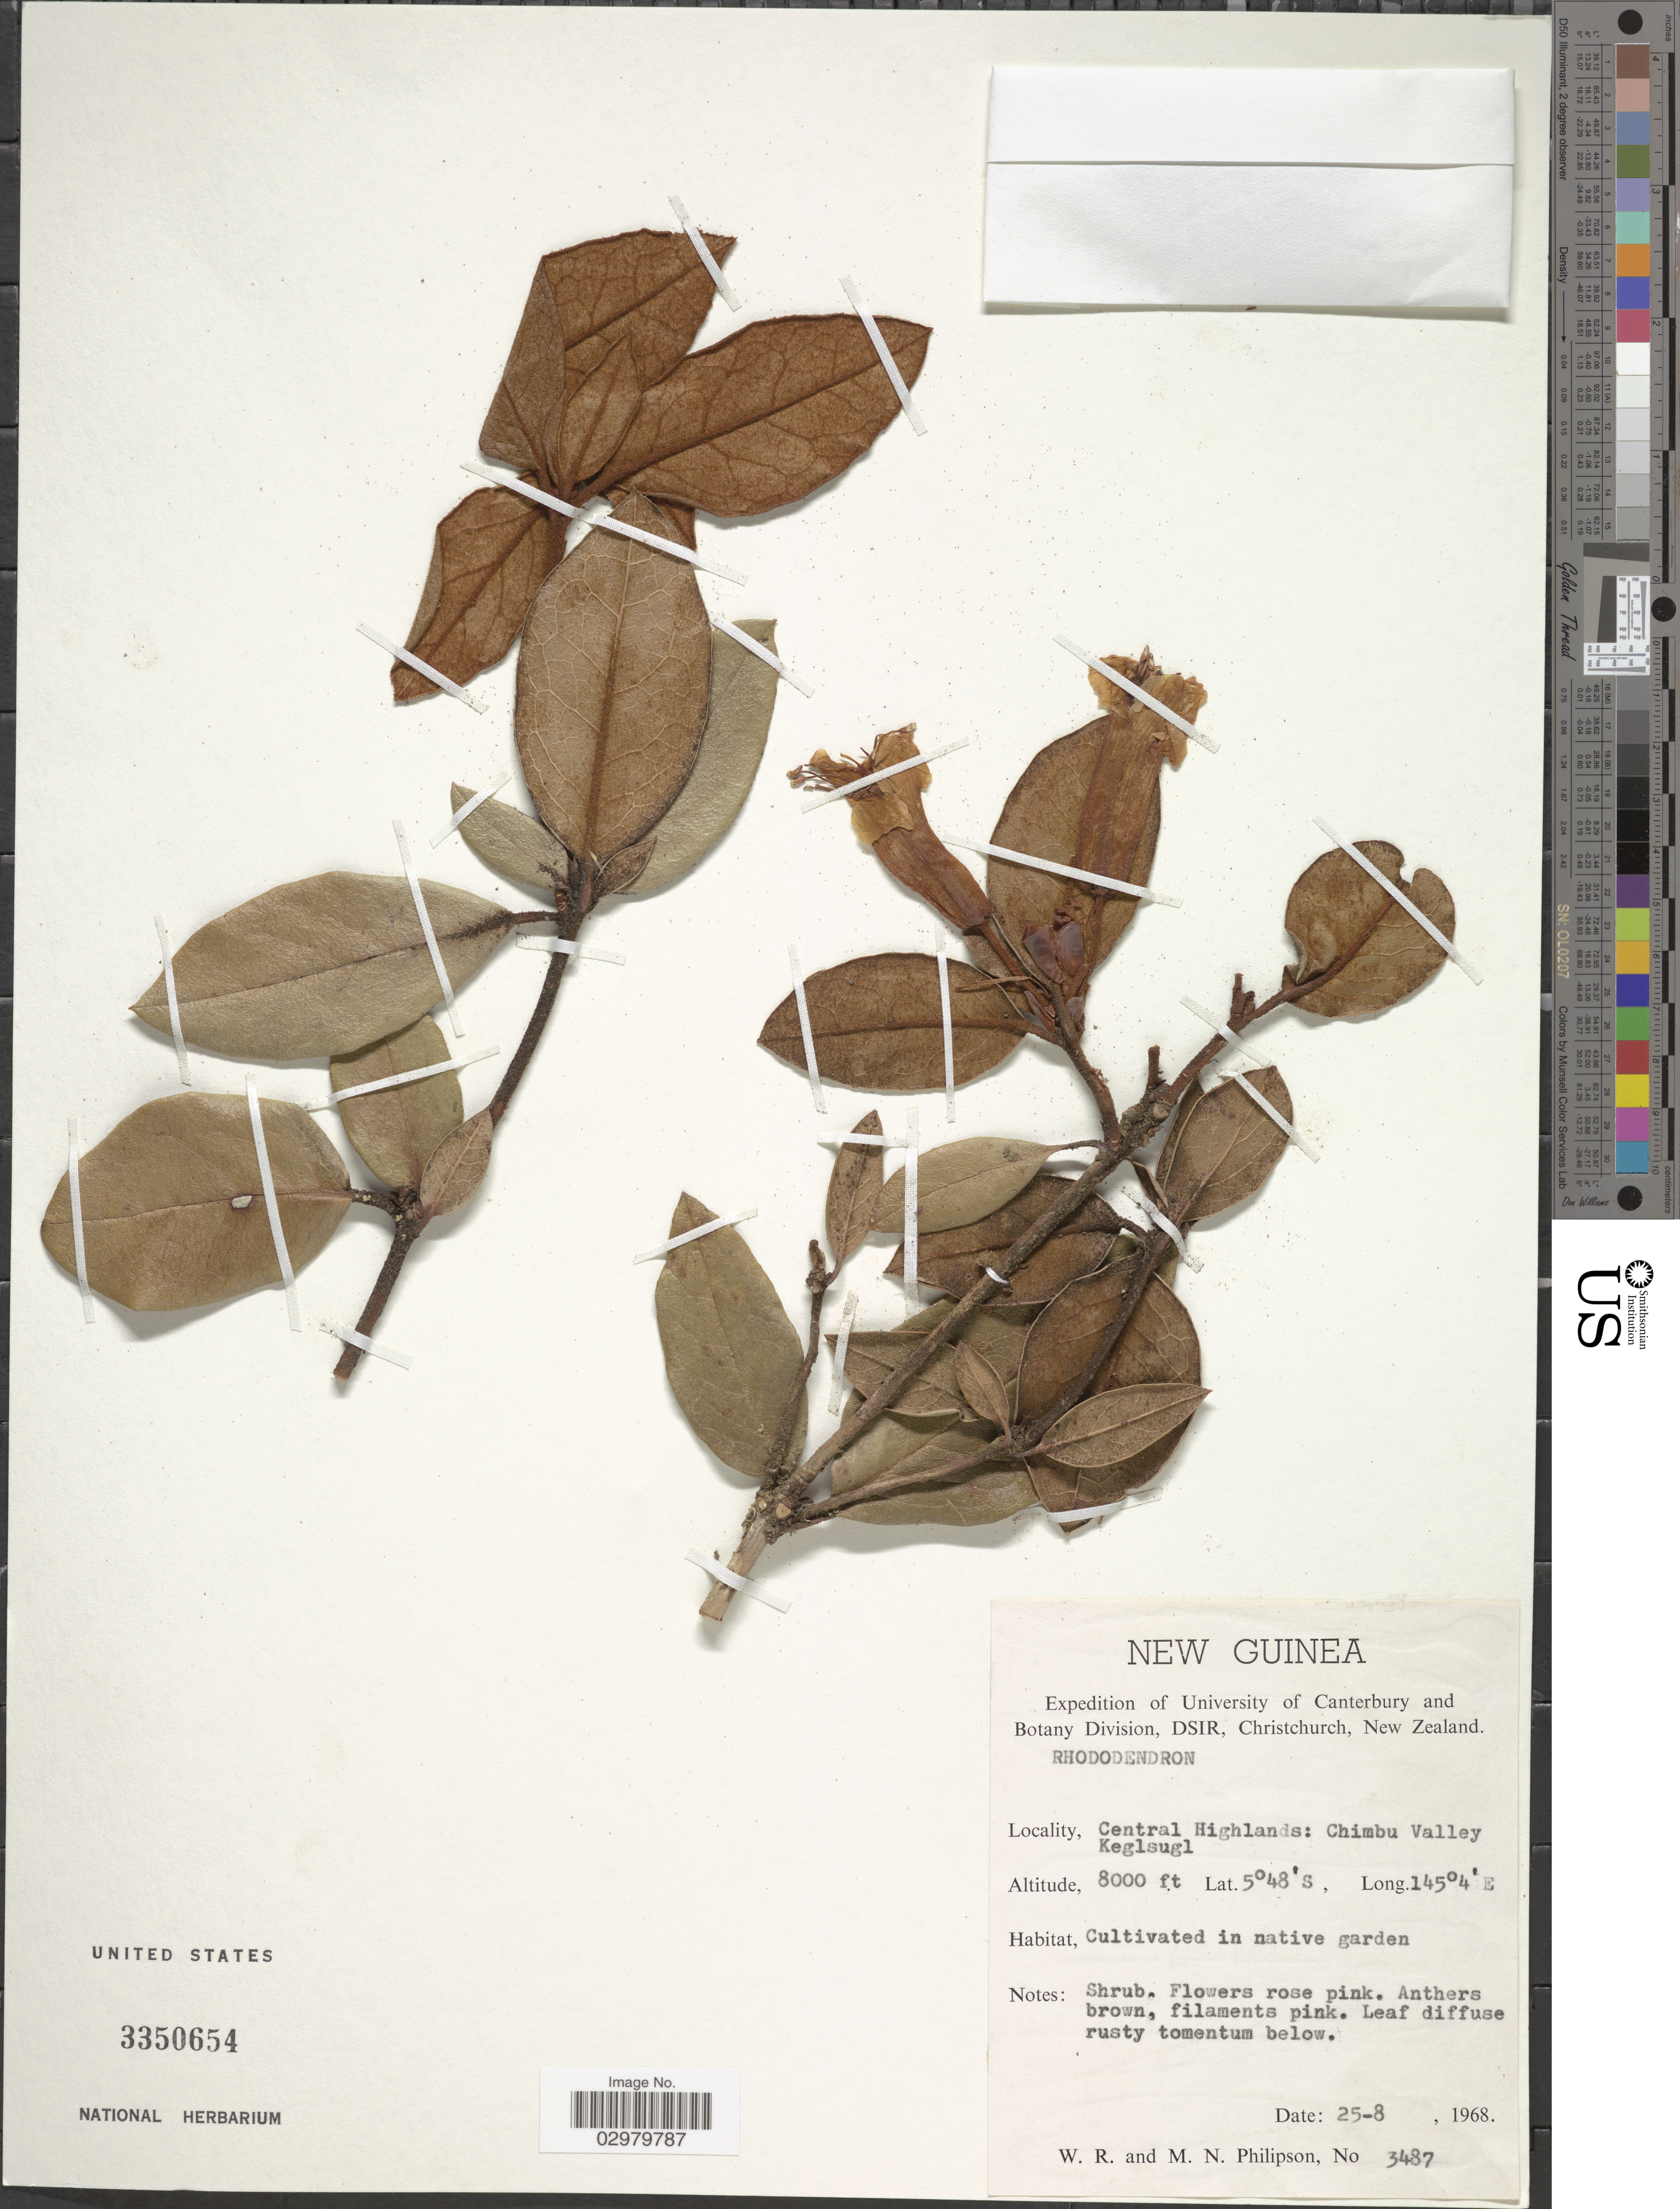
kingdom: Plantae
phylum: Tracheophyta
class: Magnoliopsida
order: Ericales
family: Ericaceae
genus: Rhododendron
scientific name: Rhododendron sp.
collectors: W. R. Philipson & M. Philipson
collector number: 3487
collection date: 1968-08-25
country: Papua New Guinea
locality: New Guinea. Central Highlands: Chimbu Valley Keglsugl. Cultivated in native garden.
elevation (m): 2438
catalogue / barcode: US 3350654